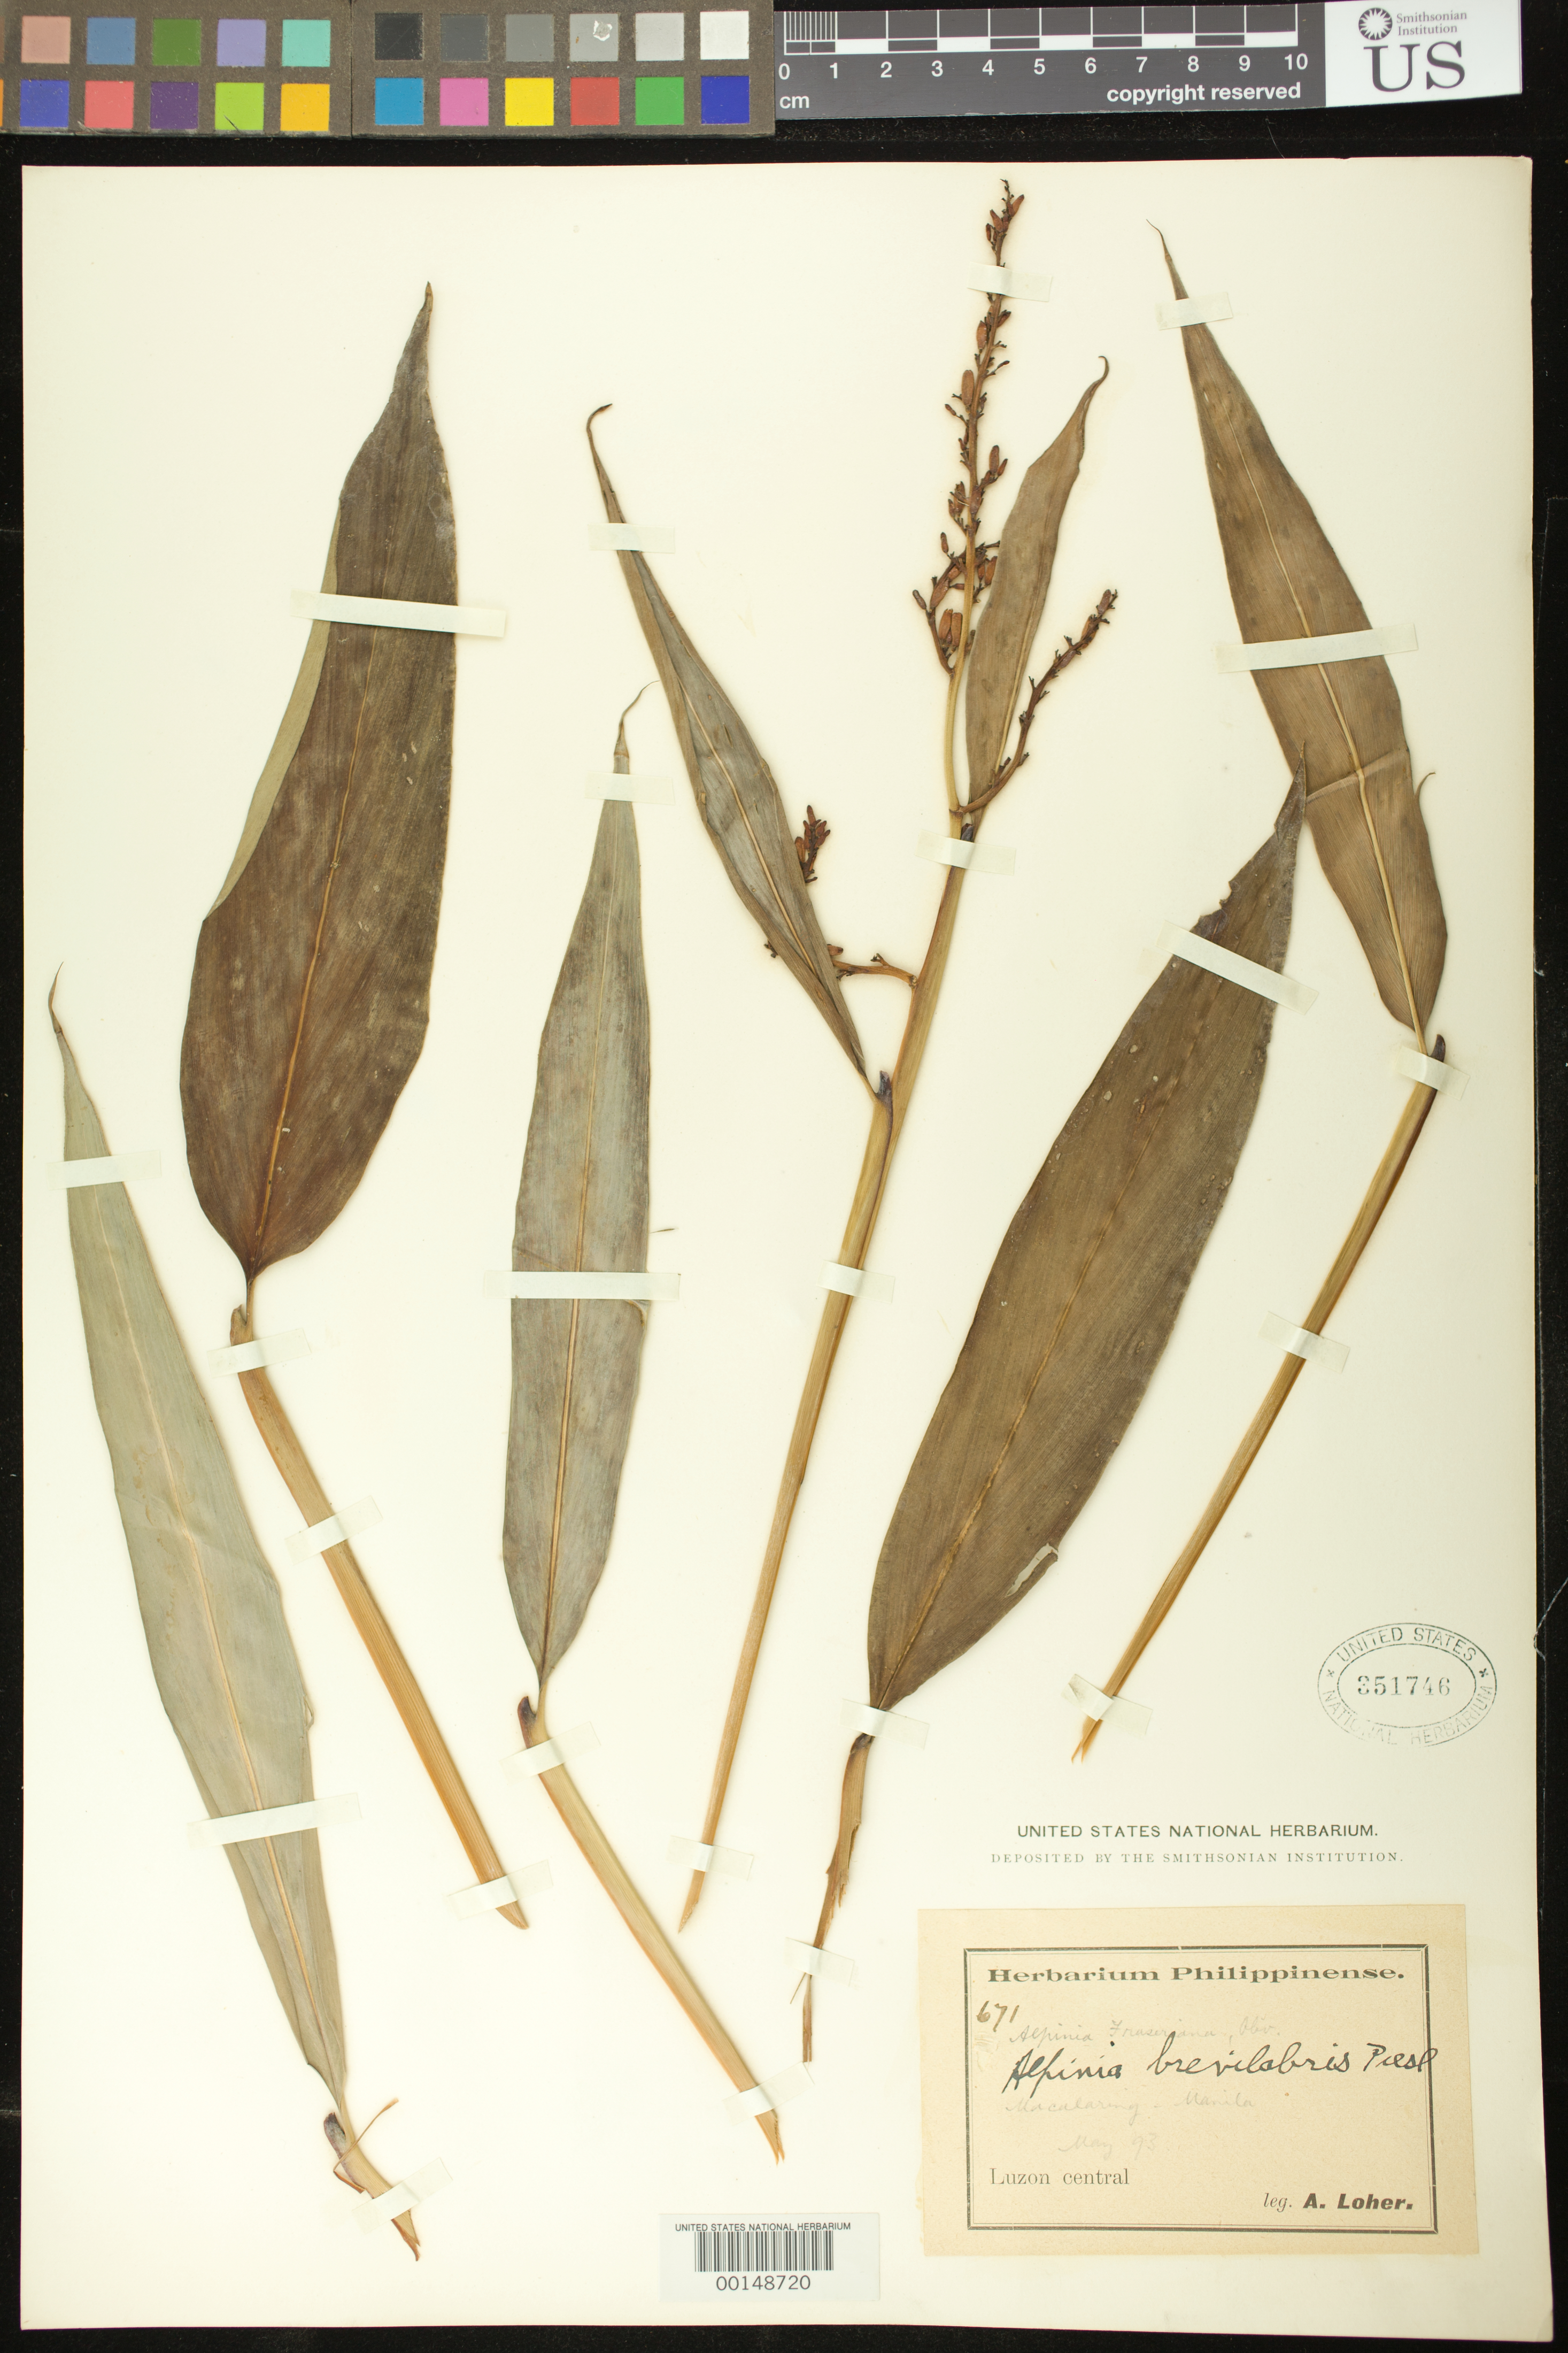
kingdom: Plantae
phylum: Tracheophyta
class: Liliopsida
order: Zingiberales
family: Zingiberaceae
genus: Alpinia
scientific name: Alpinia brevilabris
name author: C. Presl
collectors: A. Loher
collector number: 671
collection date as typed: May 1893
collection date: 1893-05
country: Philippines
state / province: National Capital Region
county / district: Manila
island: Luzon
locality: Macalaring, manila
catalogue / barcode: US 351746